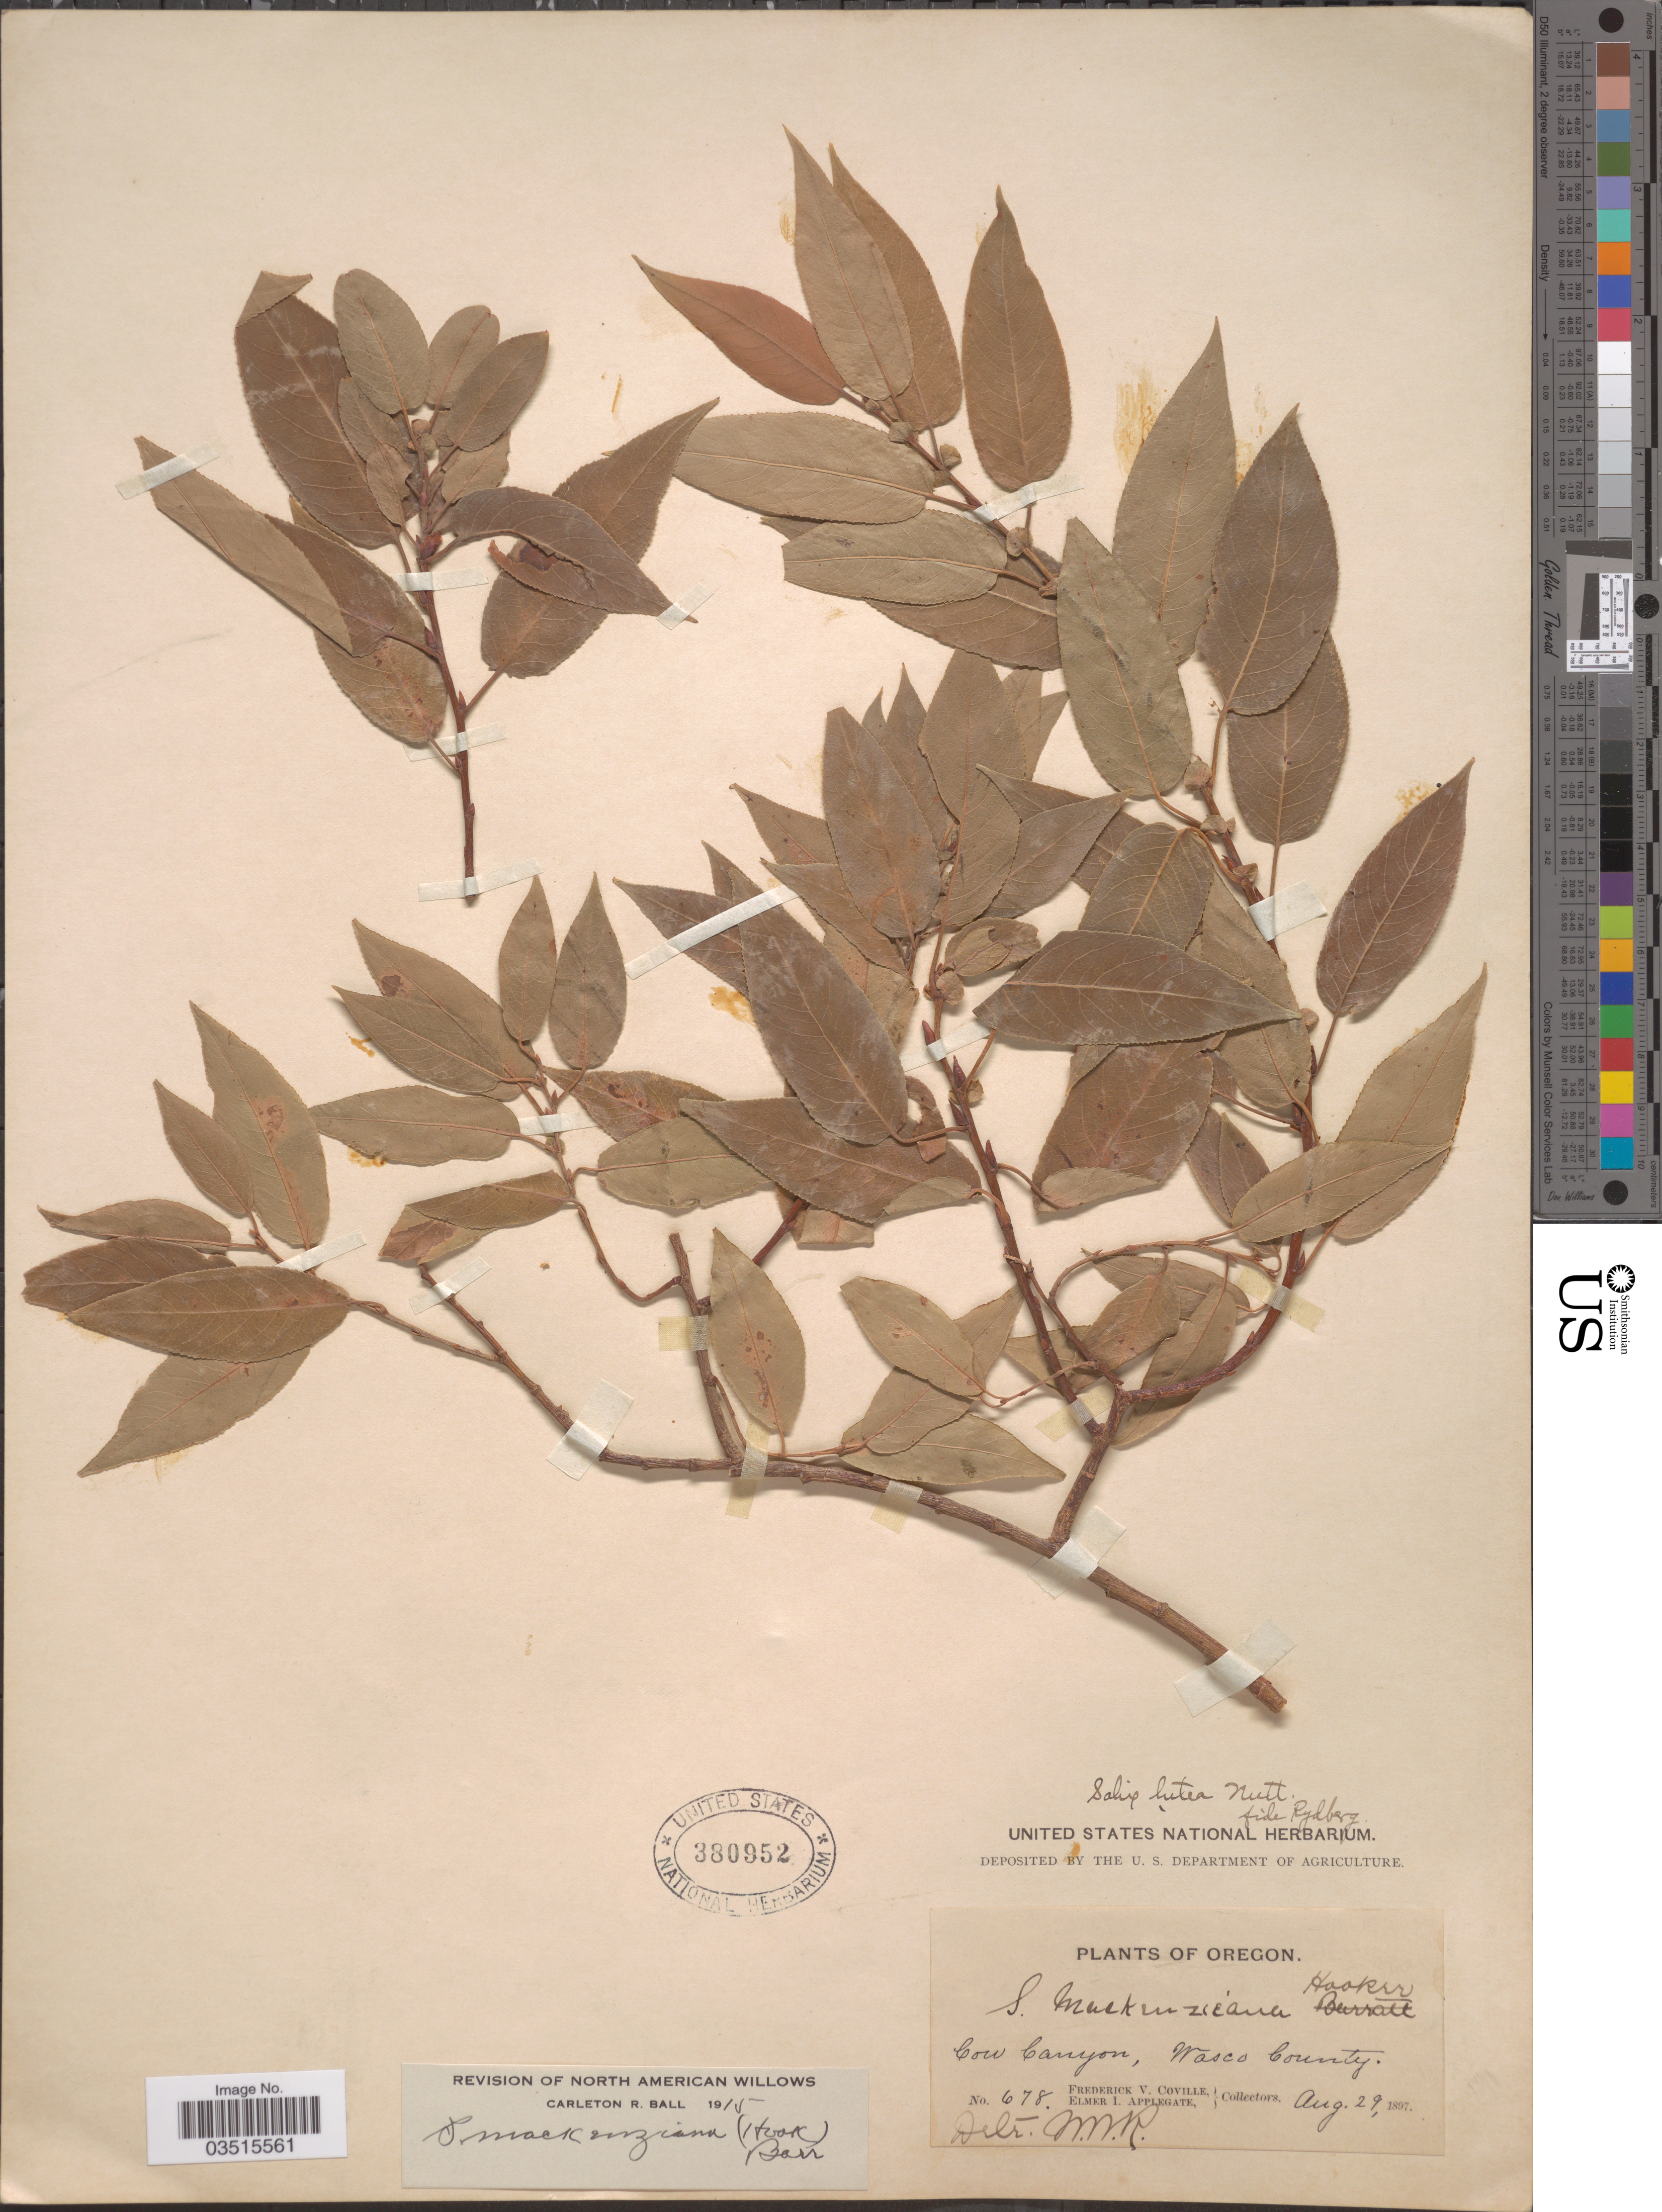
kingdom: Plantae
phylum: Tracheophyta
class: Magnoliopsida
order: Malpighiales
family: Salicaceae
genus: Salix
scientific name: Salix mackenziana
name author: (Hook.) Barratt ex Hook.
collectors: F. V. Coville & E. I. Applegate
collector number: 678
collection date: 1897-08-29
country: United States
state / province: Oregon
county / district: Wasco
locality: Cow Canyon, Wasco County.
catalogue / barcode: US 380952